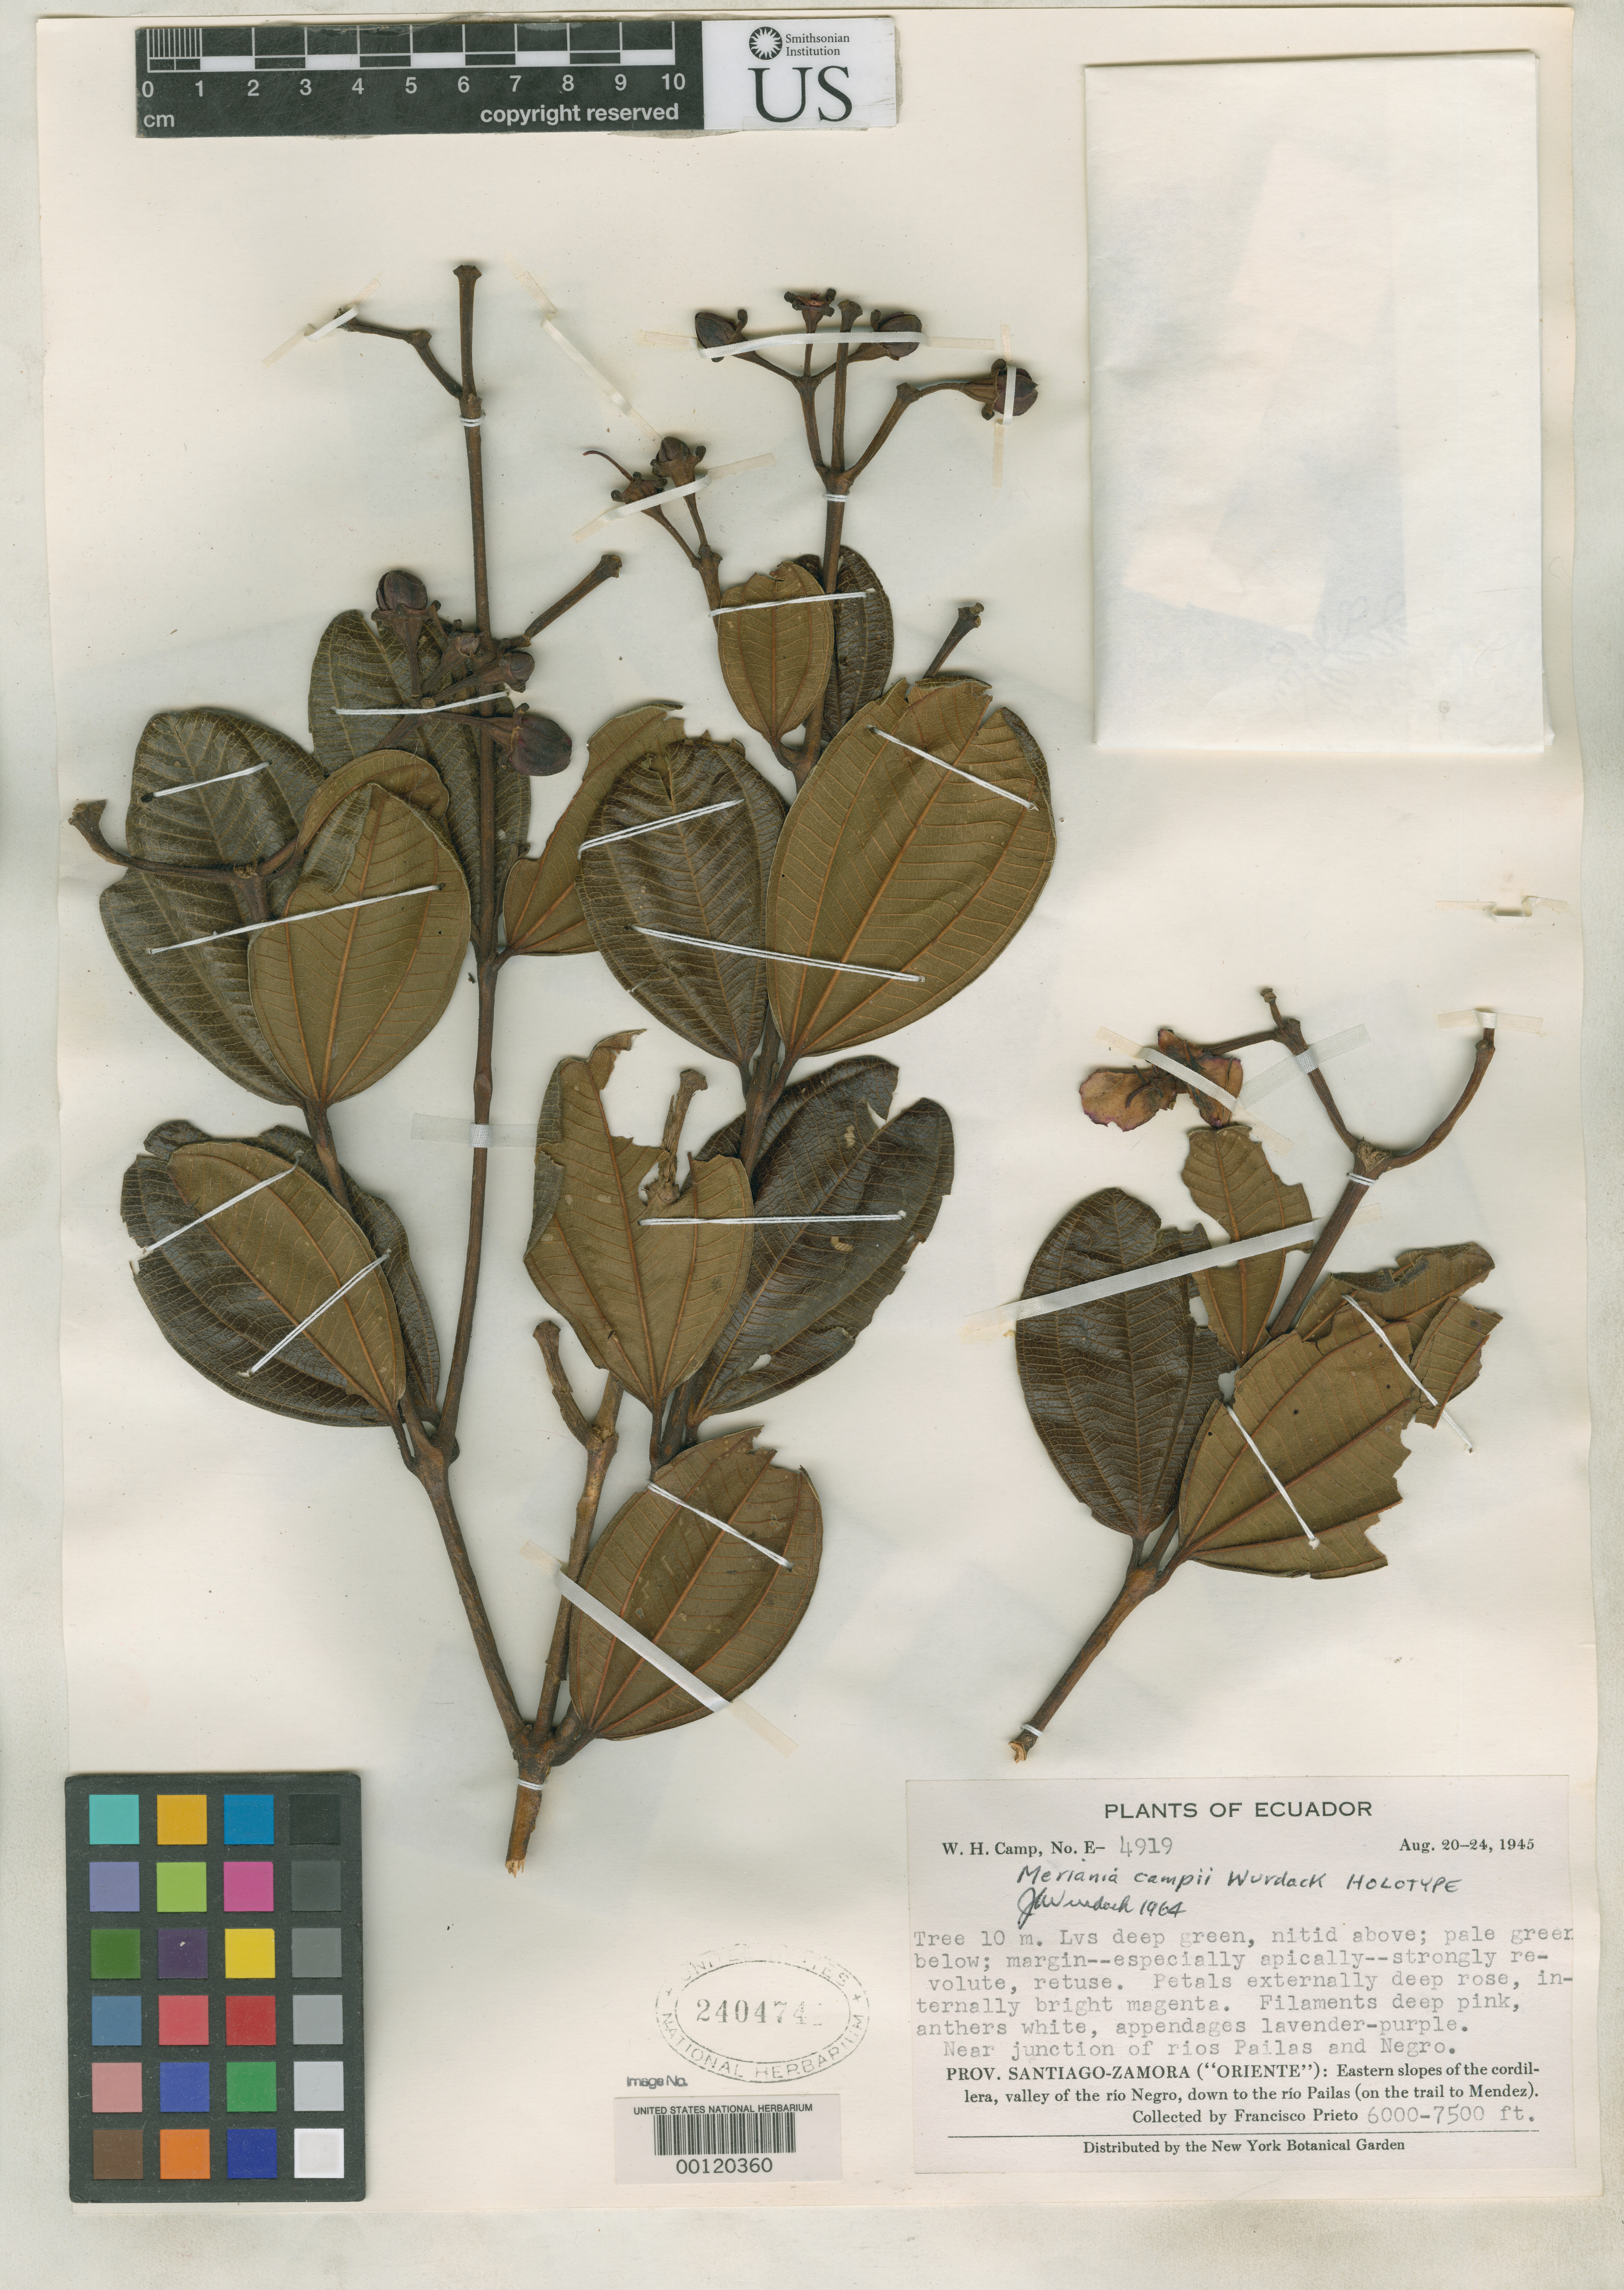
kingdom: Plantae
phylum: Tracheophyta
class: Magnoliopsida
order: Myrtales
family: Melastomataceae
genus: Meriania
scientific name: Meriania campii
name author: Wurdack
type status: Holotype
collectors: W. H. Camp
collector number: E-4919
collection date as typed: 20 Aug 1945 to 24 Aug 1945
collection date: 1945-08-20/1945-08-24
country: Ecuador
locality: Rios Pailas-Negro.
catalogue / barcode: US 2404741